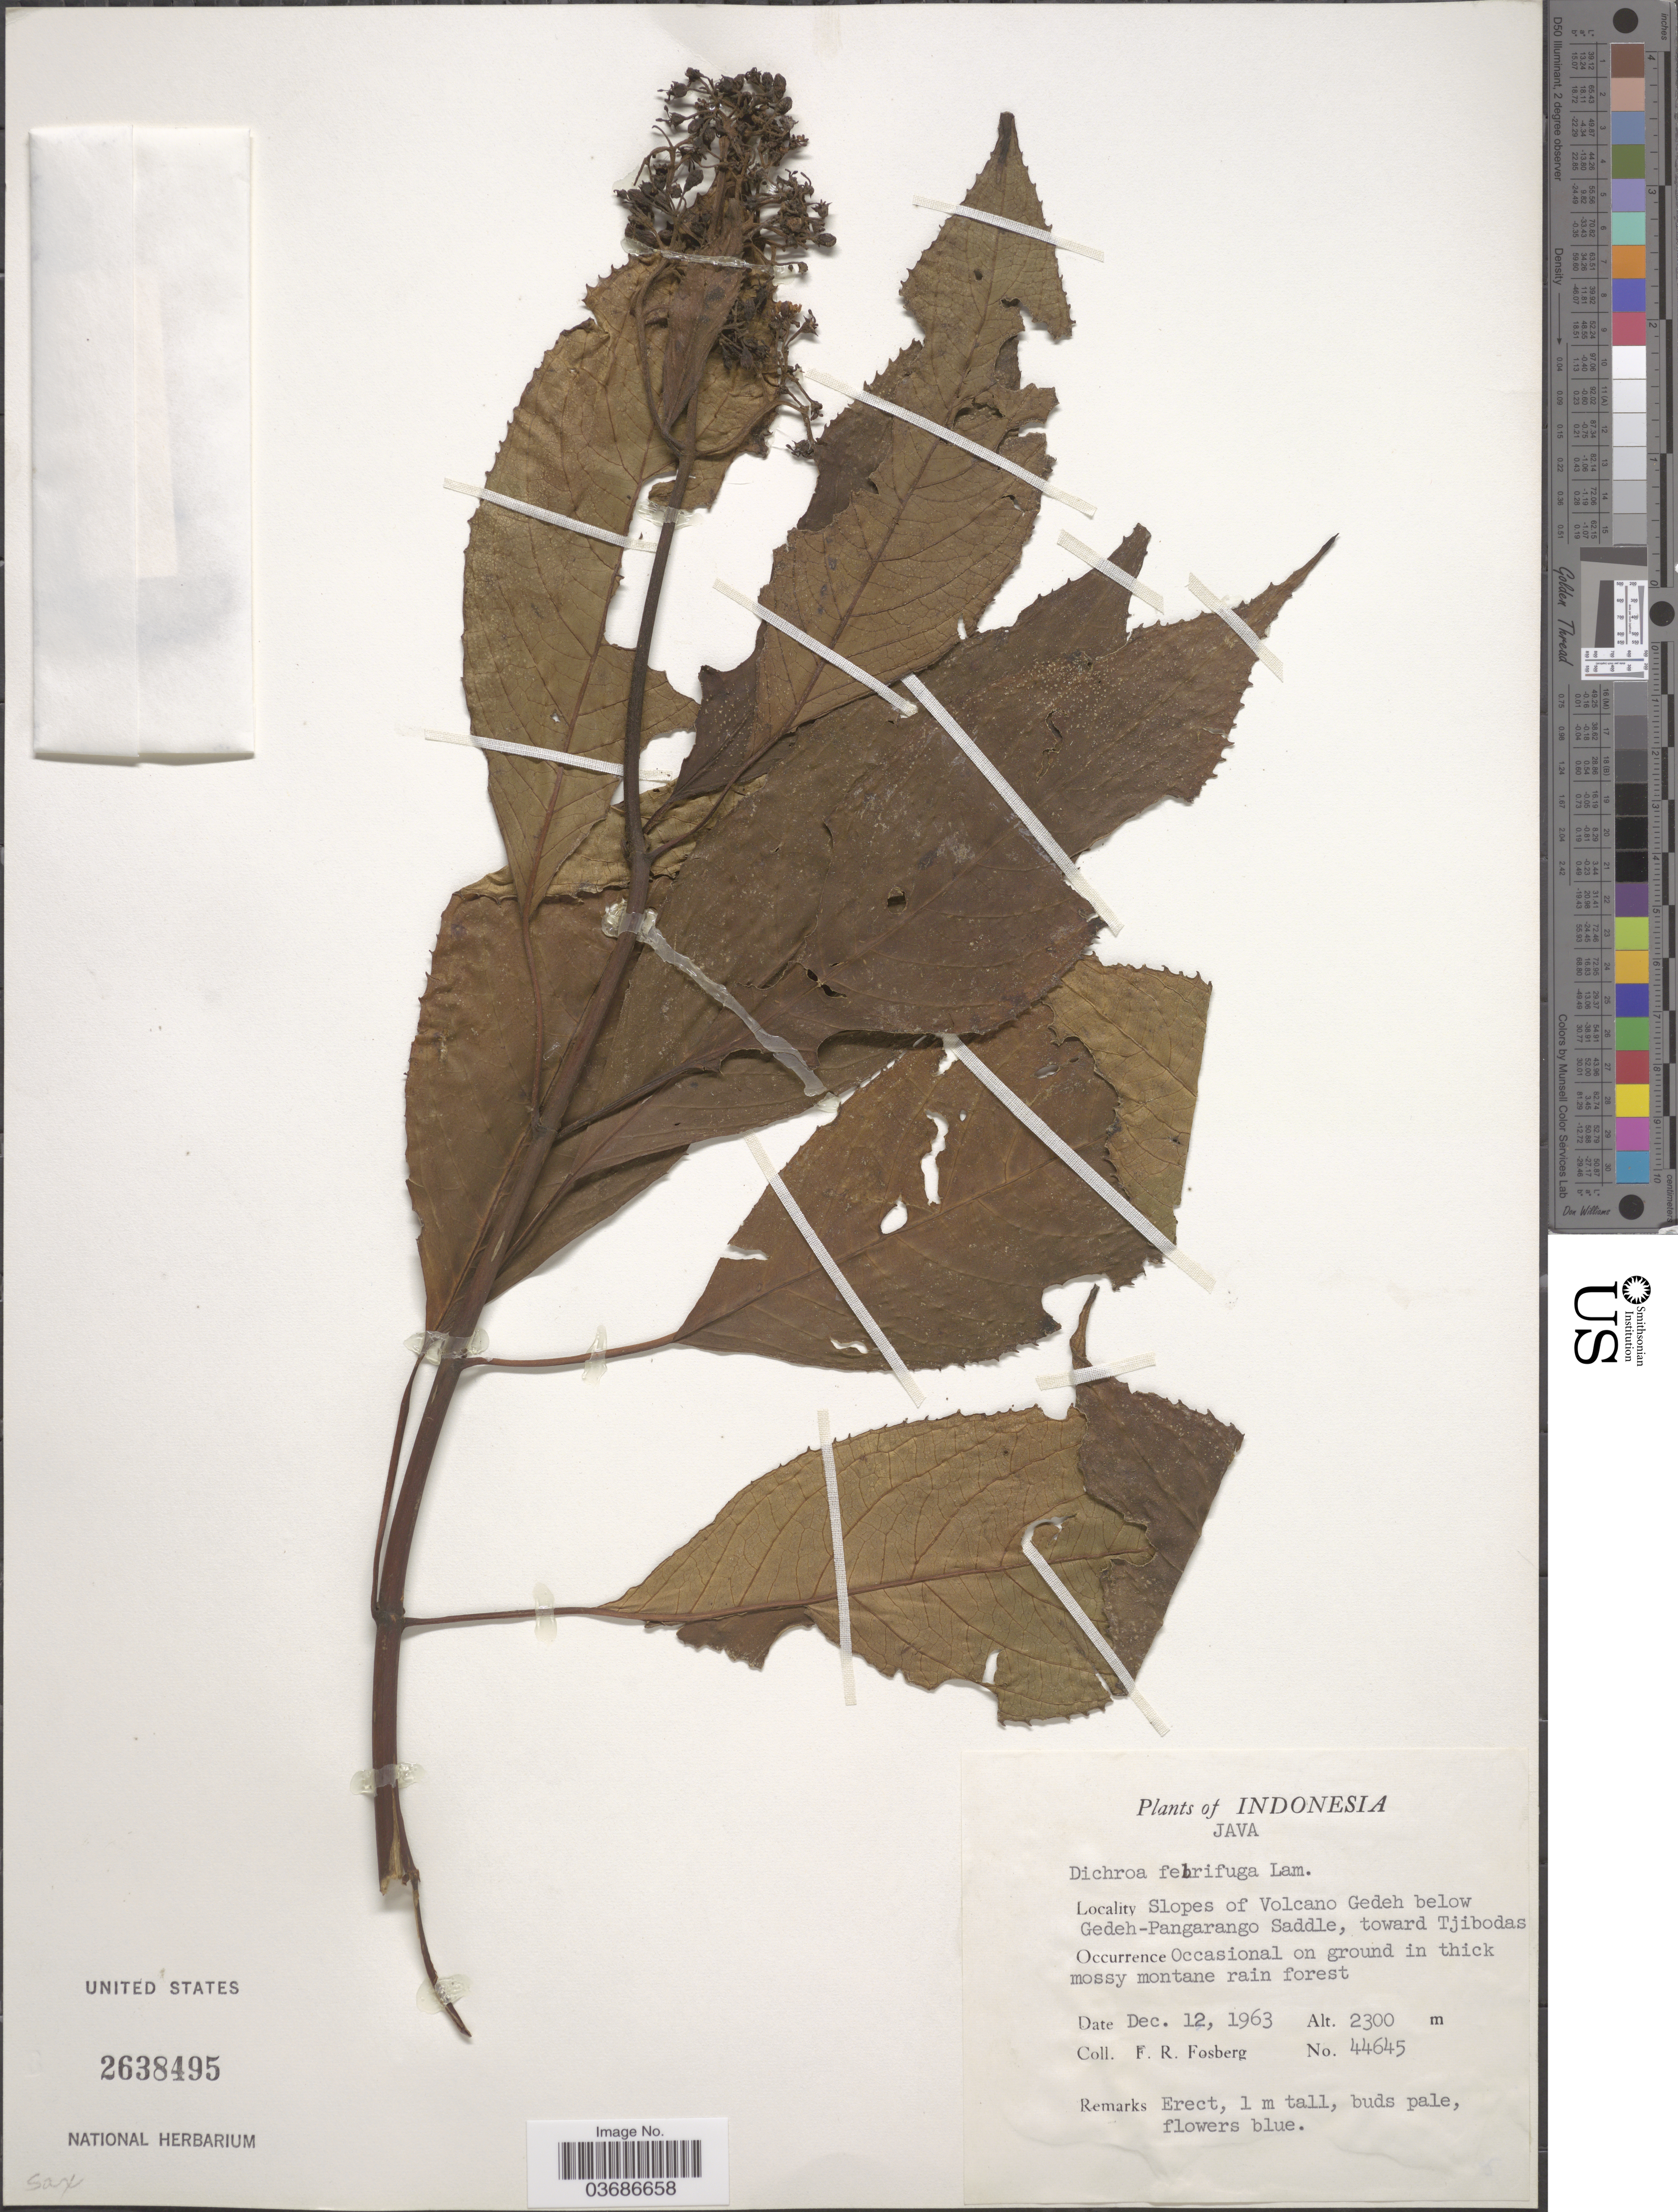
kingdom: Plantae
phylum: Tracheophyta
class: Magnoliopsida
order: Cornales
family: Hydrangeaceae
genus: Hydrangea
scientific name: Hydrangea febrifuga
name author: (Lour.) Y. De Smet & C. Granados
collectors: F. R. Fosberg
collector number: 44645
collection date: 1963-12-12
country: Indonesia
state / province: Java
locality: Slopes of Volcano Gedeh below Gedeh-Pangarango Saddle, toward Tjibodas.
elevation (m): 2300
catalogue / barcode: US 2638495